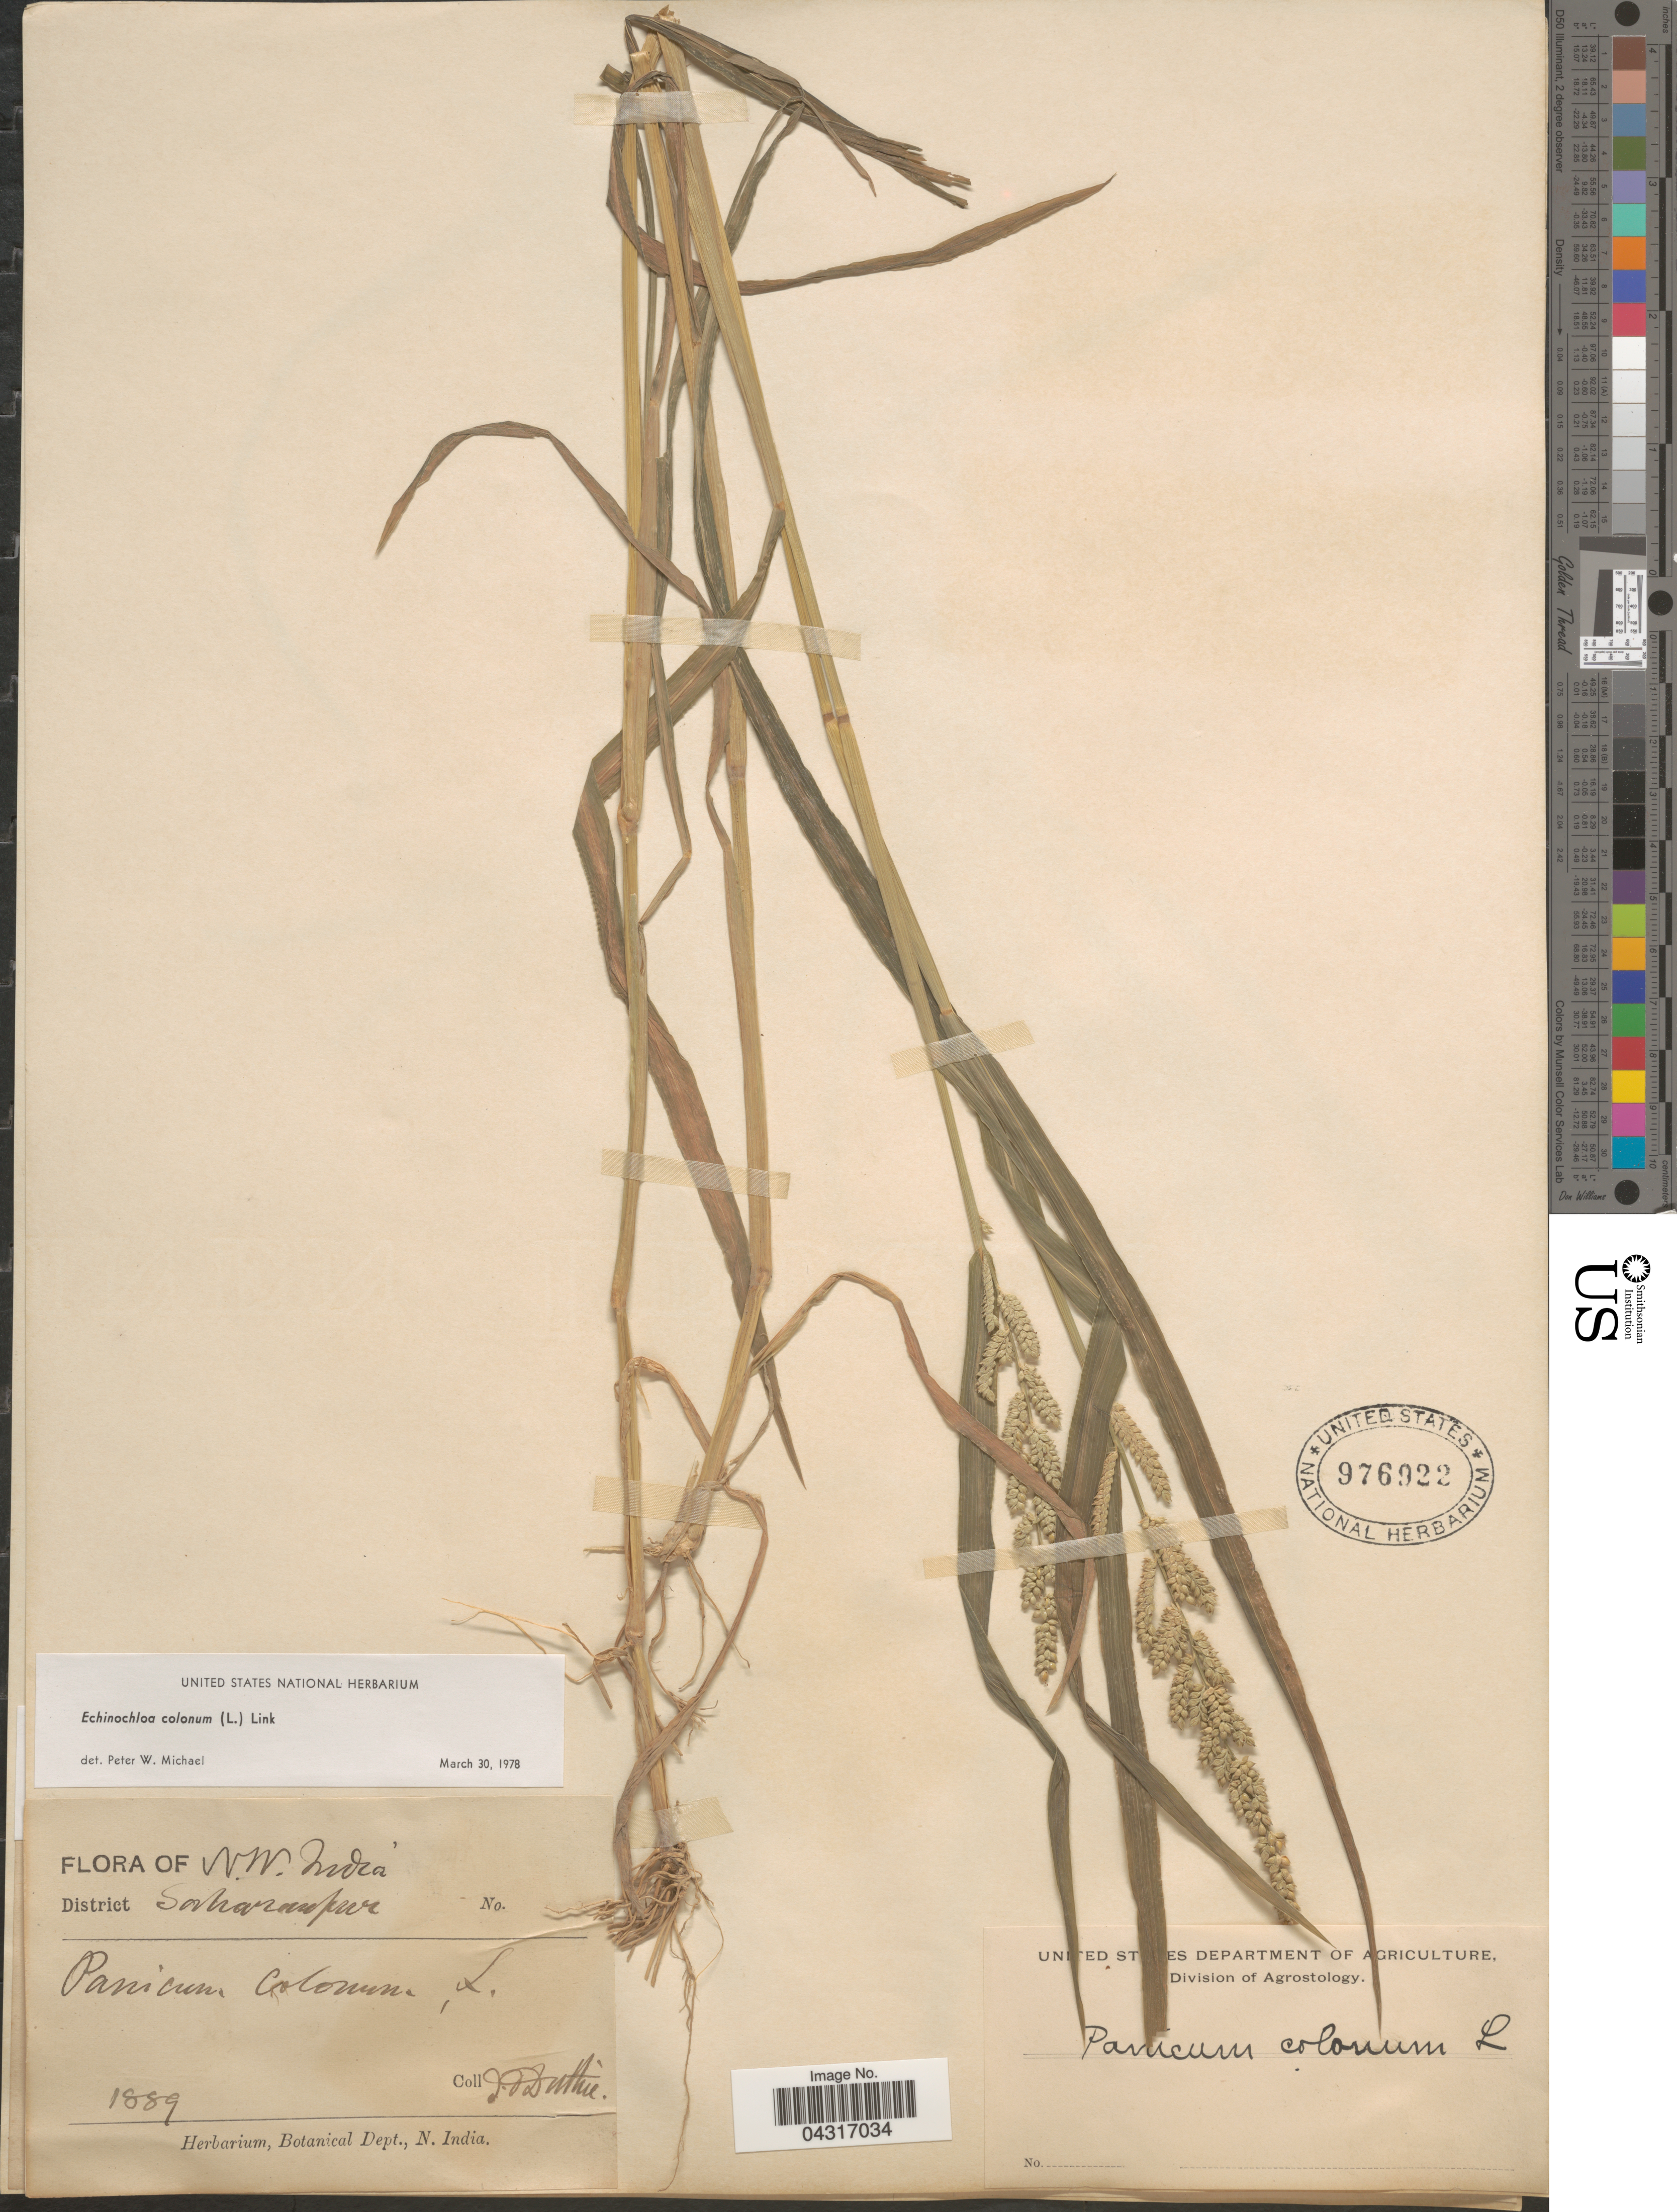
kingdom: Plantae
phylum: Tracheophyta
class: Liliopsida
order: Poales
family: Poaceae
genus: Echinochloa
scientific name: Echinochloa colona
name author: (L.) Link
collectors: J. F. Duthie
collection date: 1889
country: India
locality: N.W. India. District Saharanpur.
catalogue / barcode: US 976922